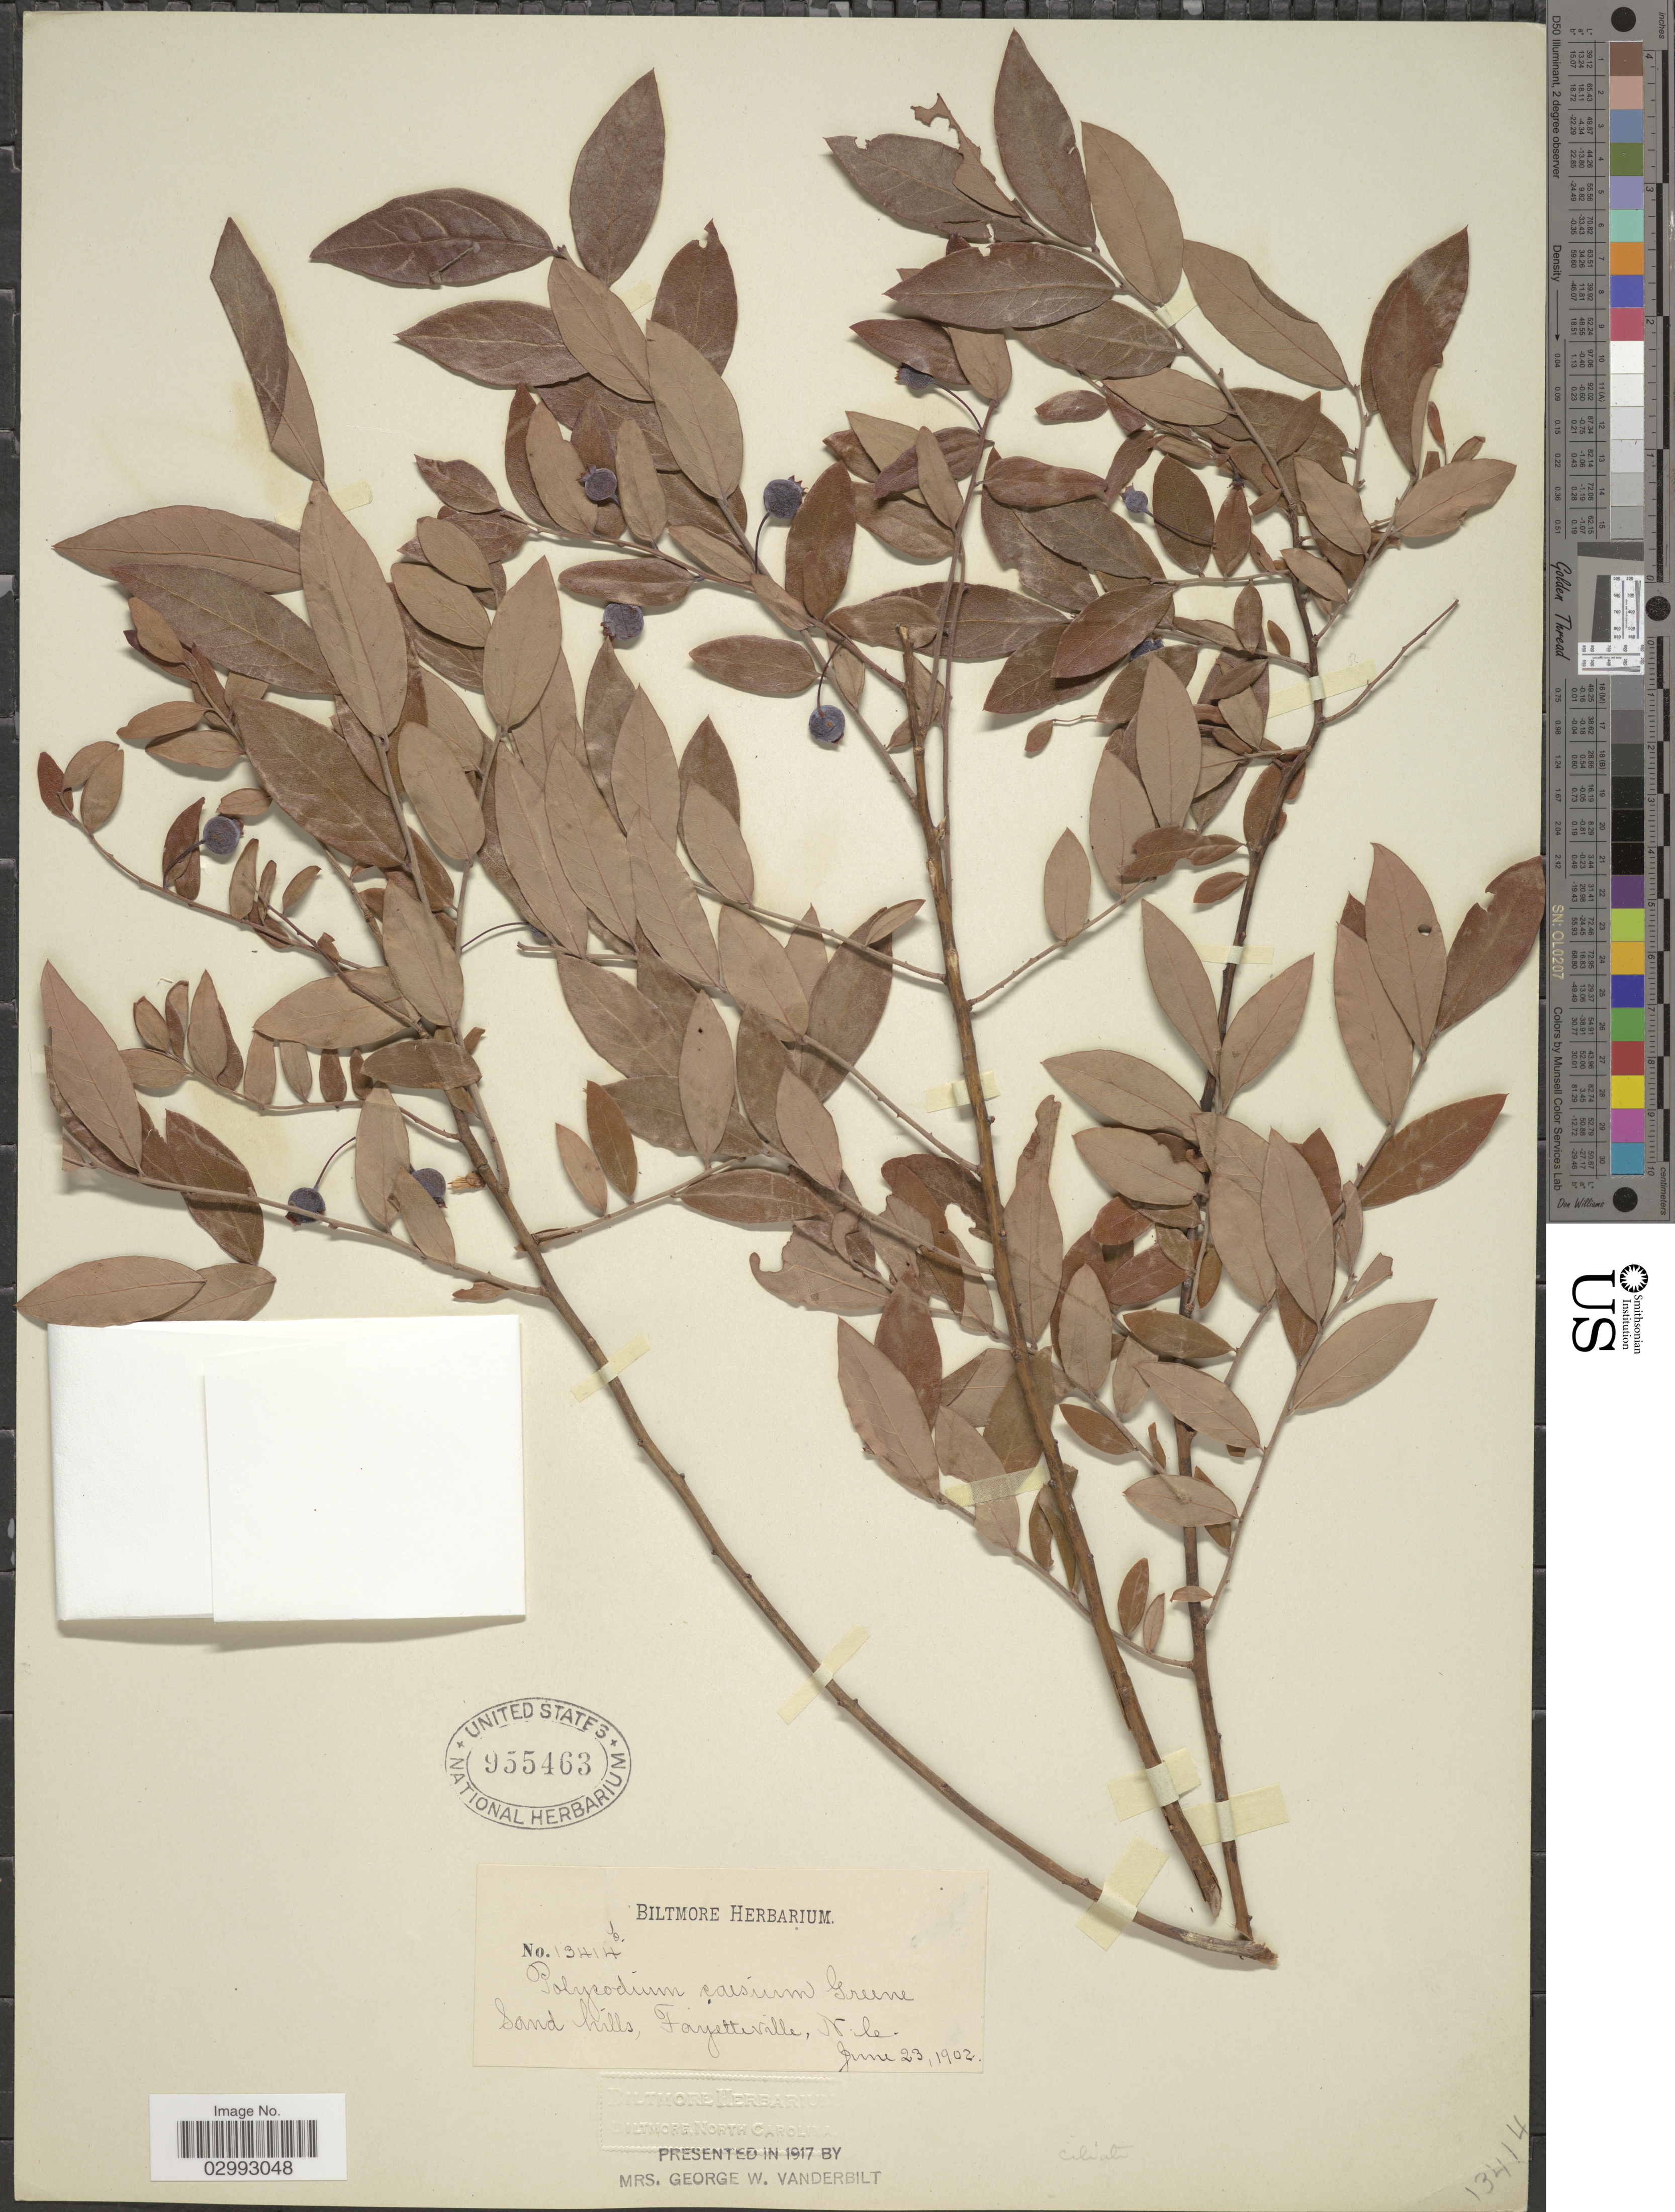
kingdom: Plantae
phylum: Tracheophyta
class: Magnoliopsida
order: Ericales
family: Ericaceae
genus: Polycodium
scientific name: Polycodium caesium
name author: (Greene) Greene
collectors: ex herb. Biltmore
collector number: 13414b*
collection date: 1902-06-23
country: United States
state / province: North Carolina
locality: Fayetteville, N.C.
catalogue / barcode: US 955463